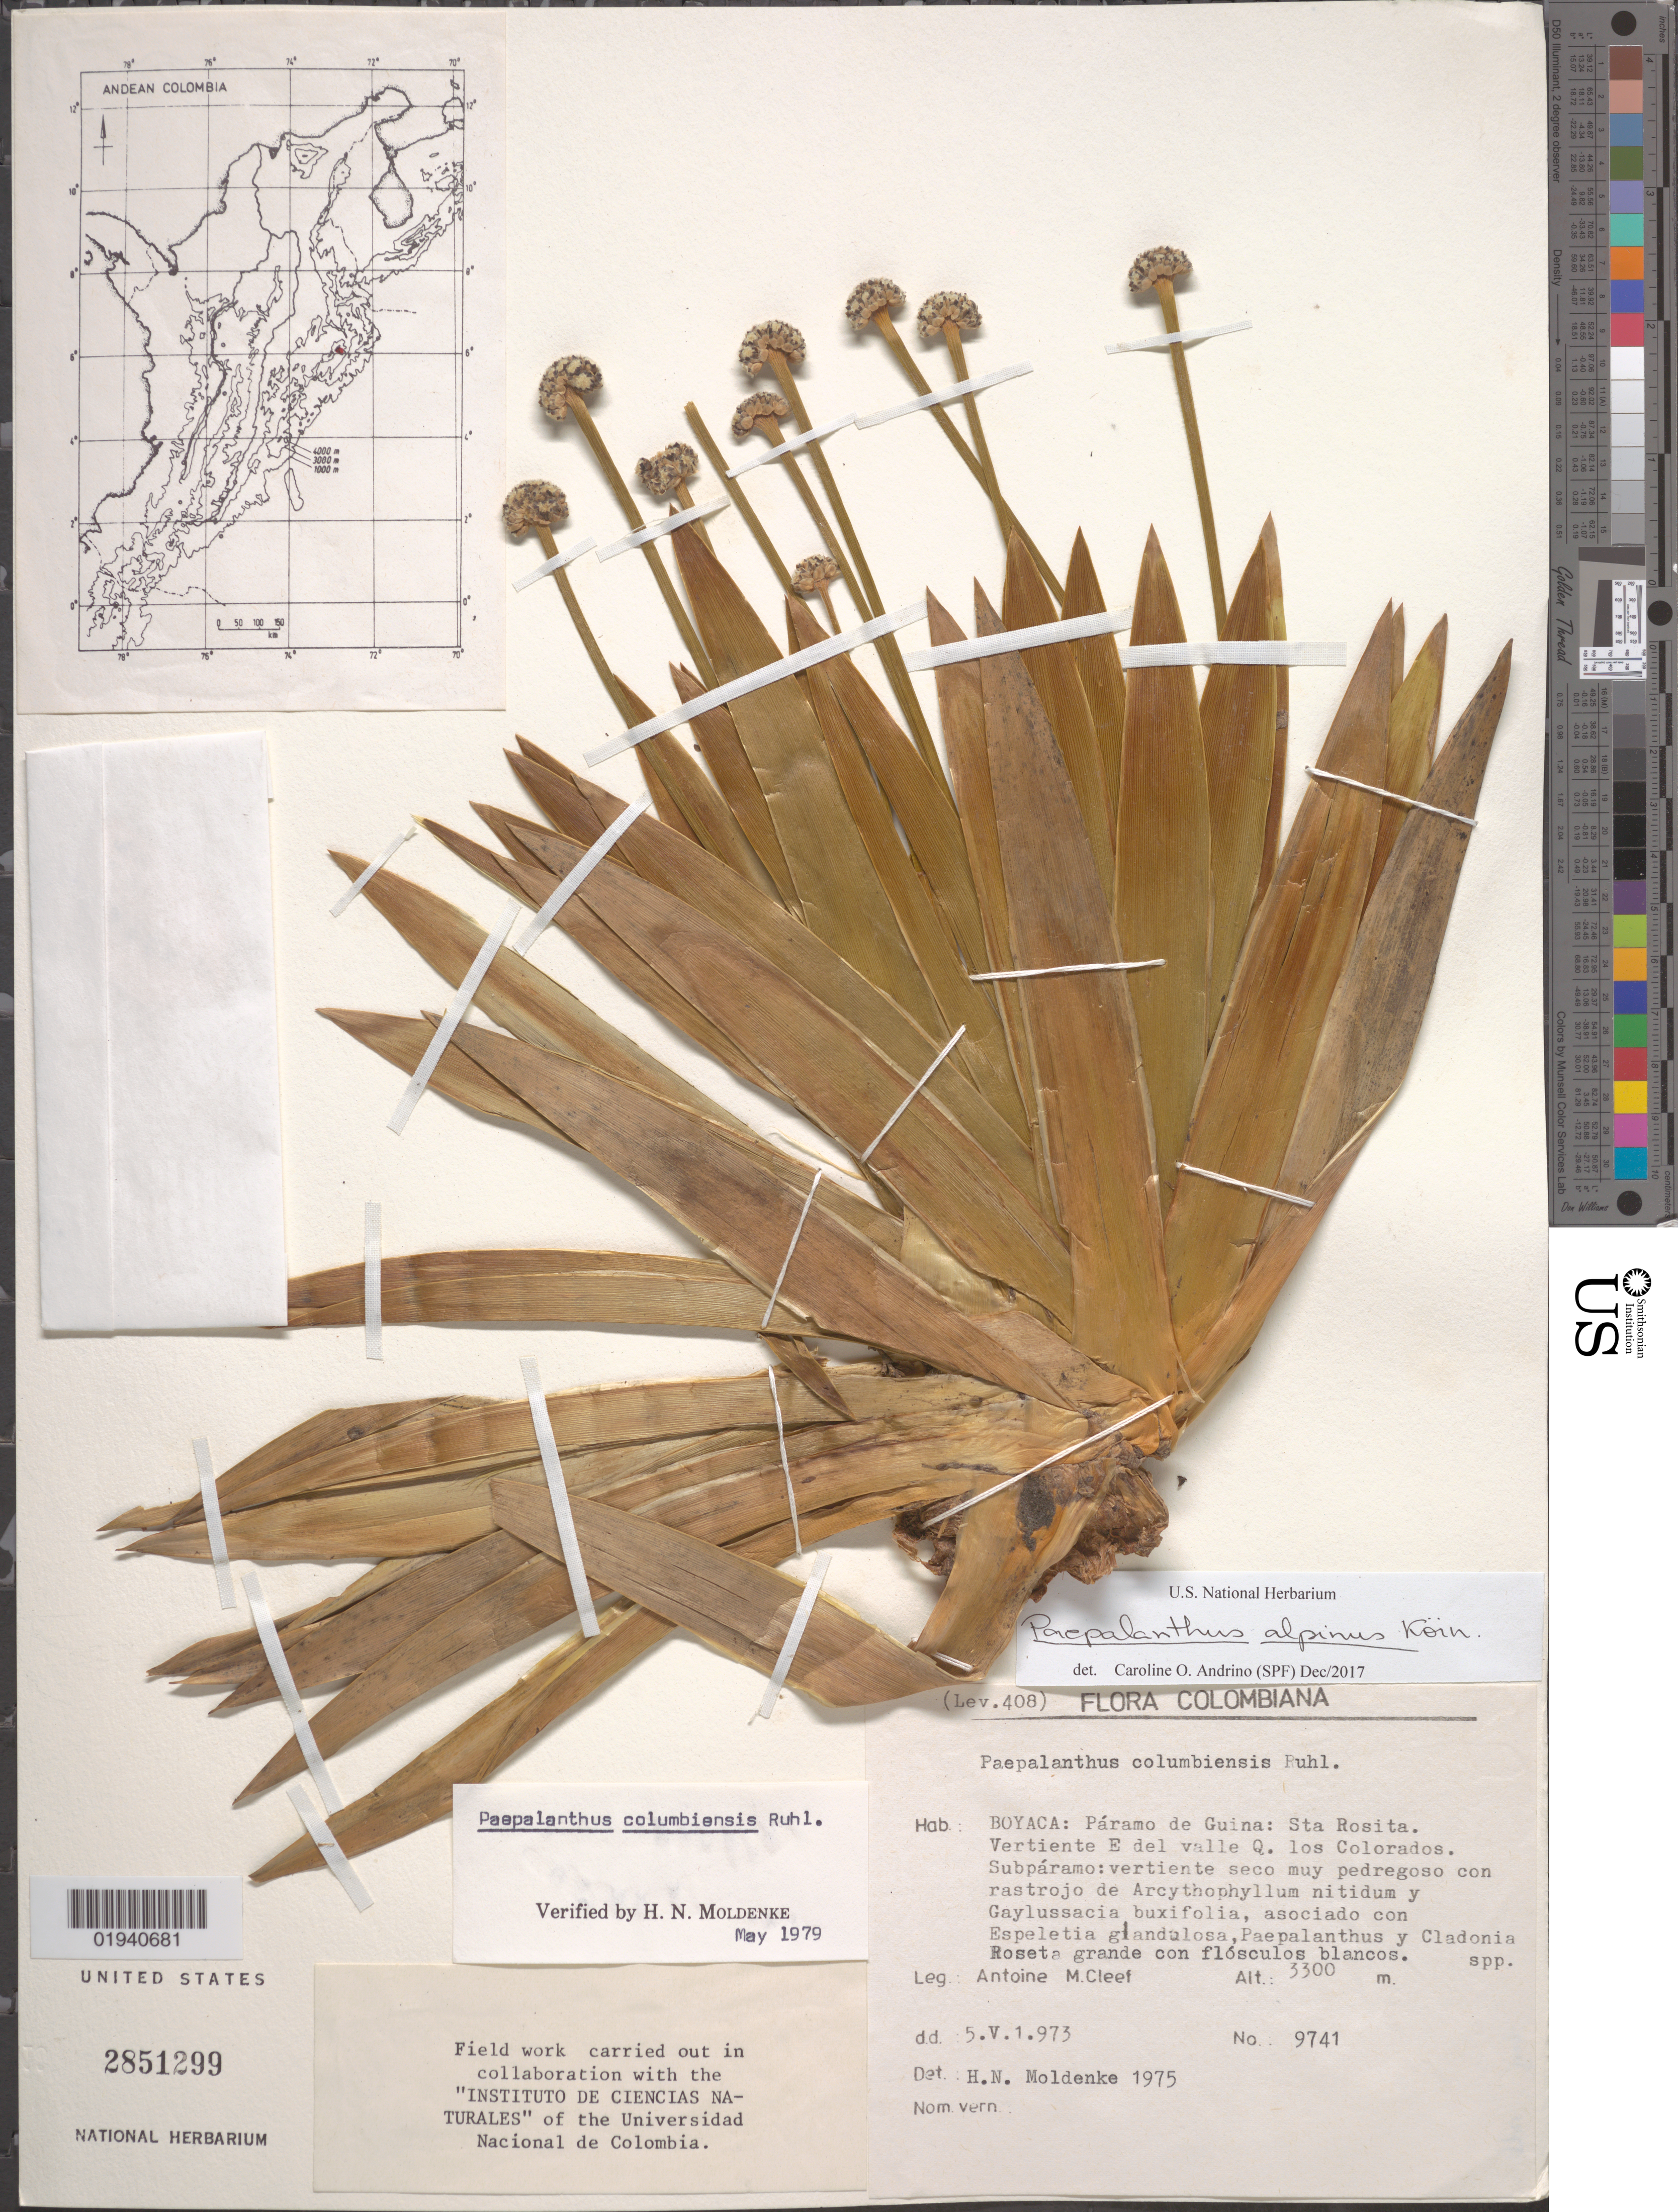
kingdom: Plantae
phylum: Tracheophyta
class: Liliopsida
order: Poales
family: Eriocaulaceae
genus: Paepalanthus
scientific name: Paepalanthus alpinus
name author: Körn.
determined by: Andrino, C. O.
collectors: A. M. Cleef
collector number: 9741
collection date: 1973-05-05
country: Colombia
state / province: Boyacá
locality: Páramo de Güina. Santa Rosita. Vertiente E del valle de la Q. los Colorados.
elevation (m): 3300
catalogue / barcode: US 2851299